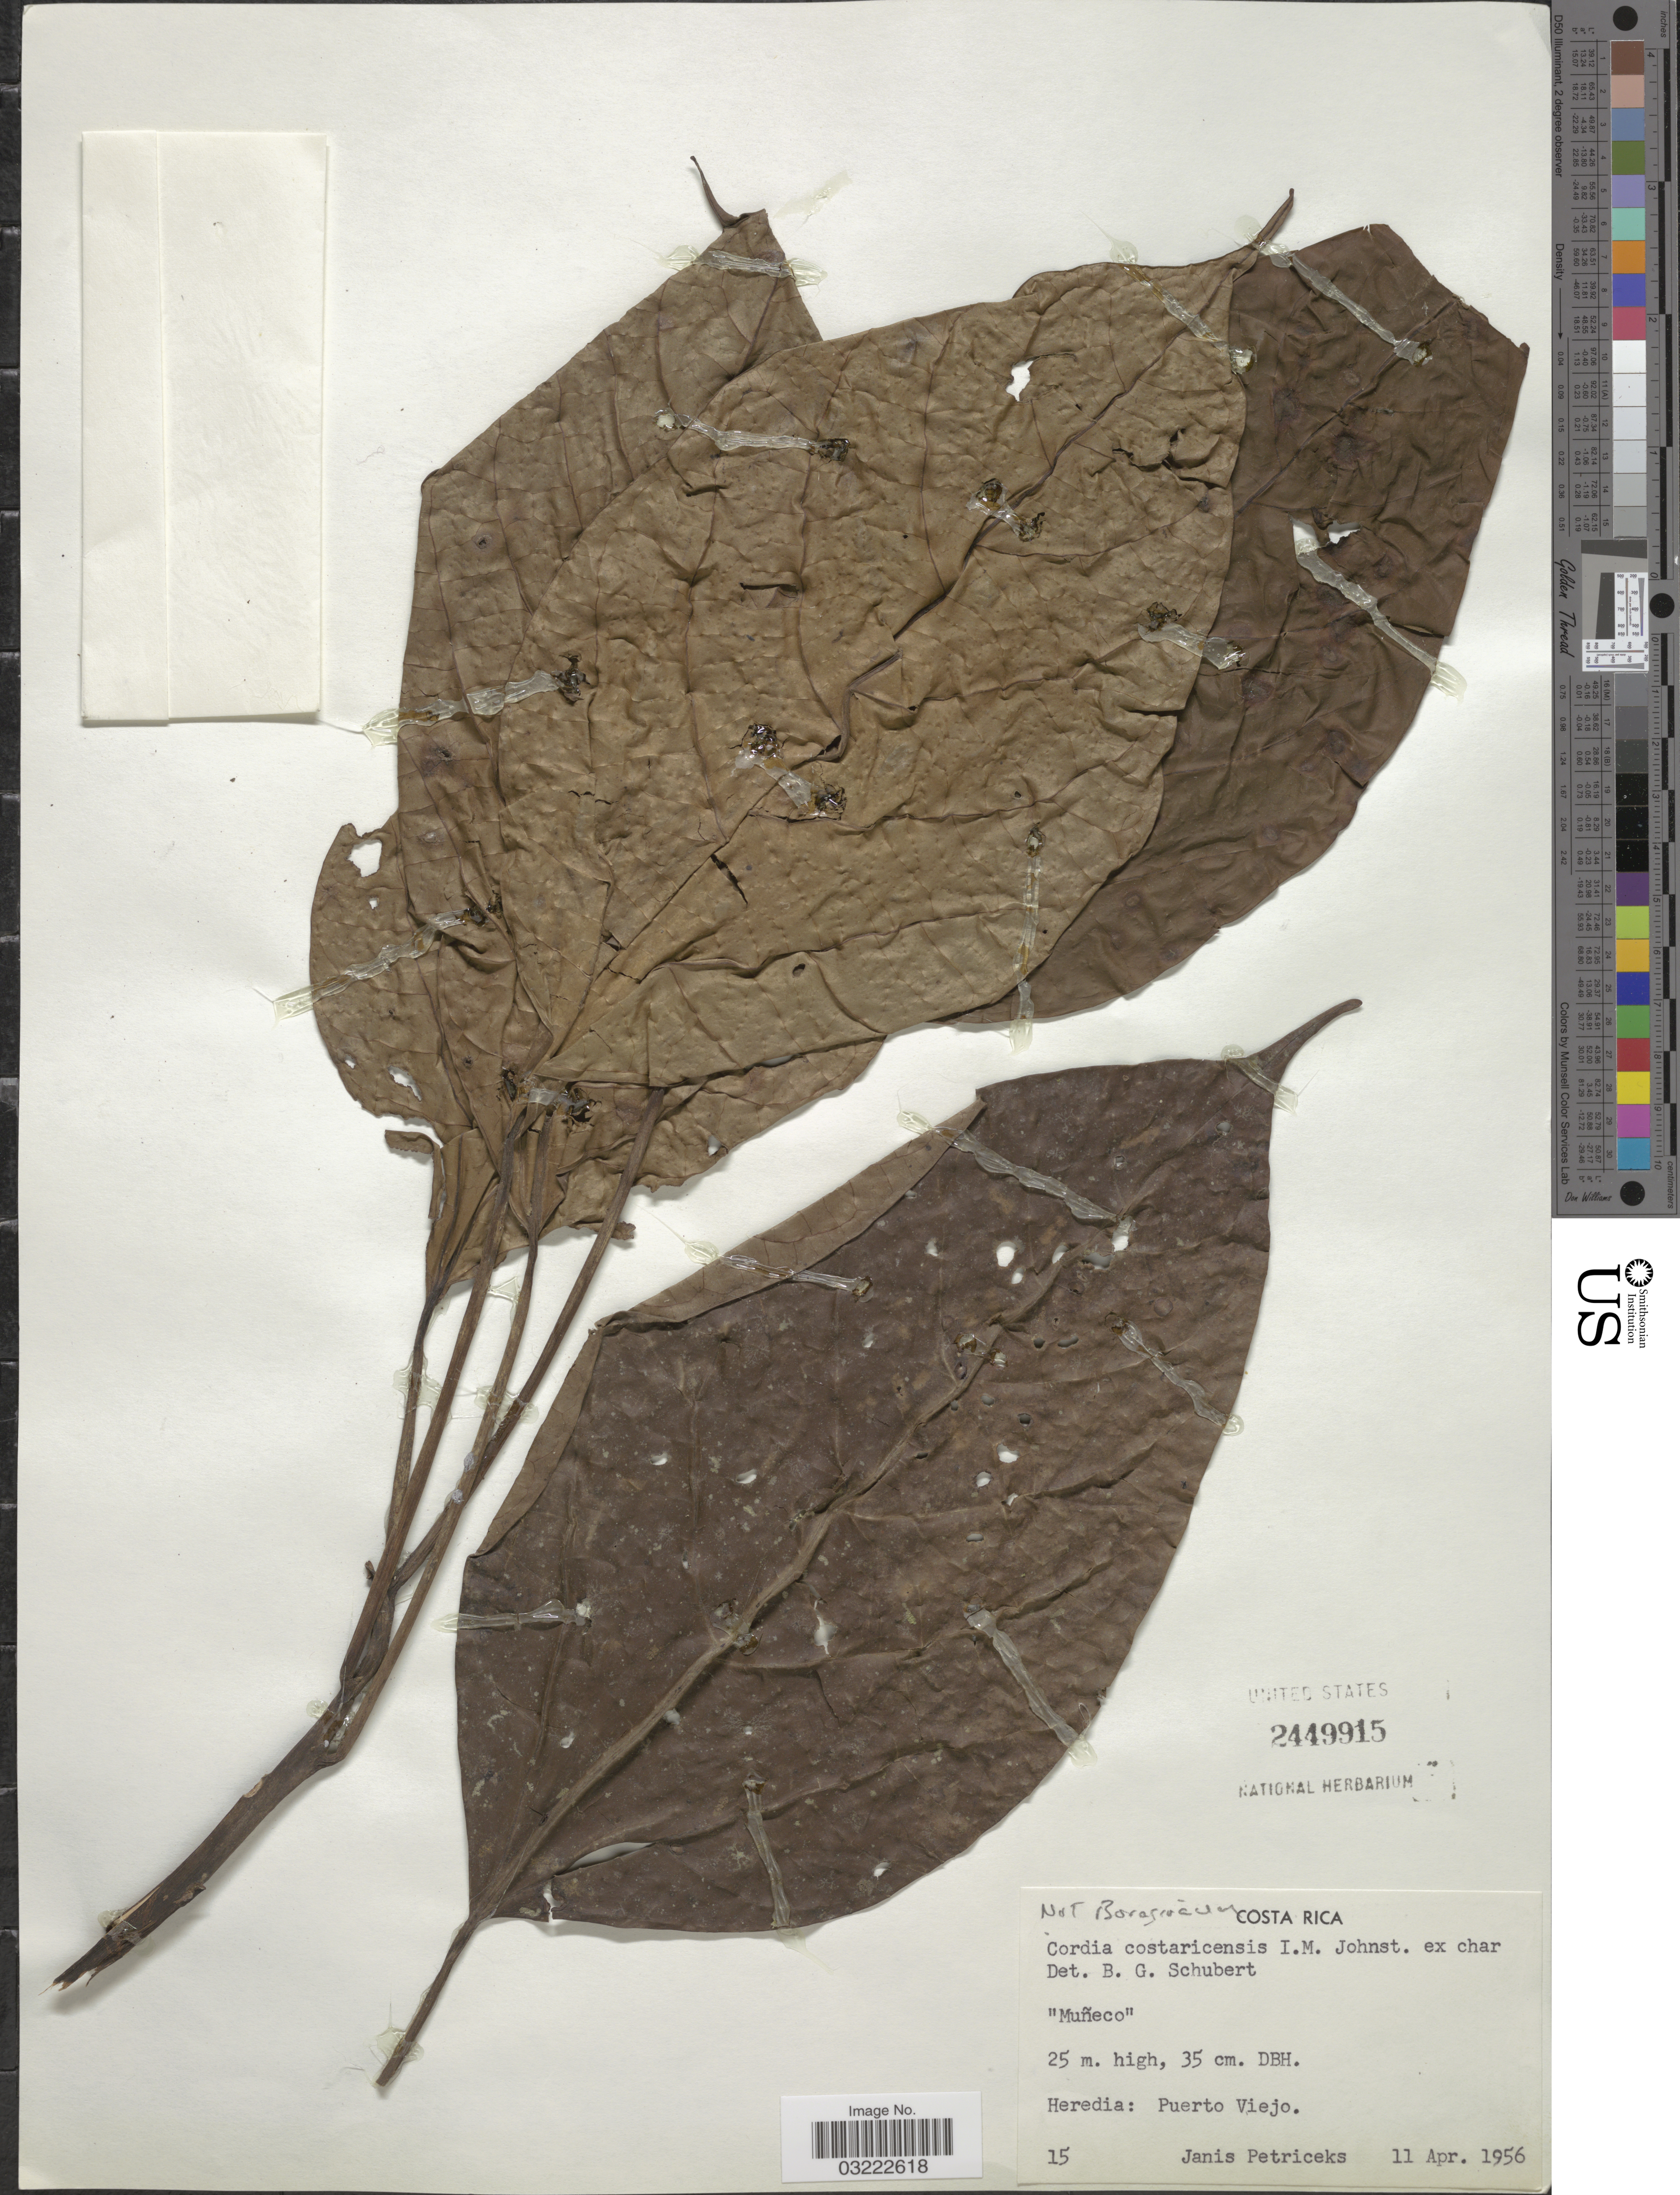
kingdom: Plantae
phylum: Tracheophyta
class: Magnoliopsida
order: Laurales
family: Hernandiaceae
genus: Hernandia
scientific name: Hernandia sp.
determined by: Londoño-Echeverri, Y.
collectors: J. Petriceks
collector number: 15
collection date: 1956-04-11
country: Costa Rica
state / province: Heredia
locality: Puerto Viejo.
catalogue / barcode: US 2449915